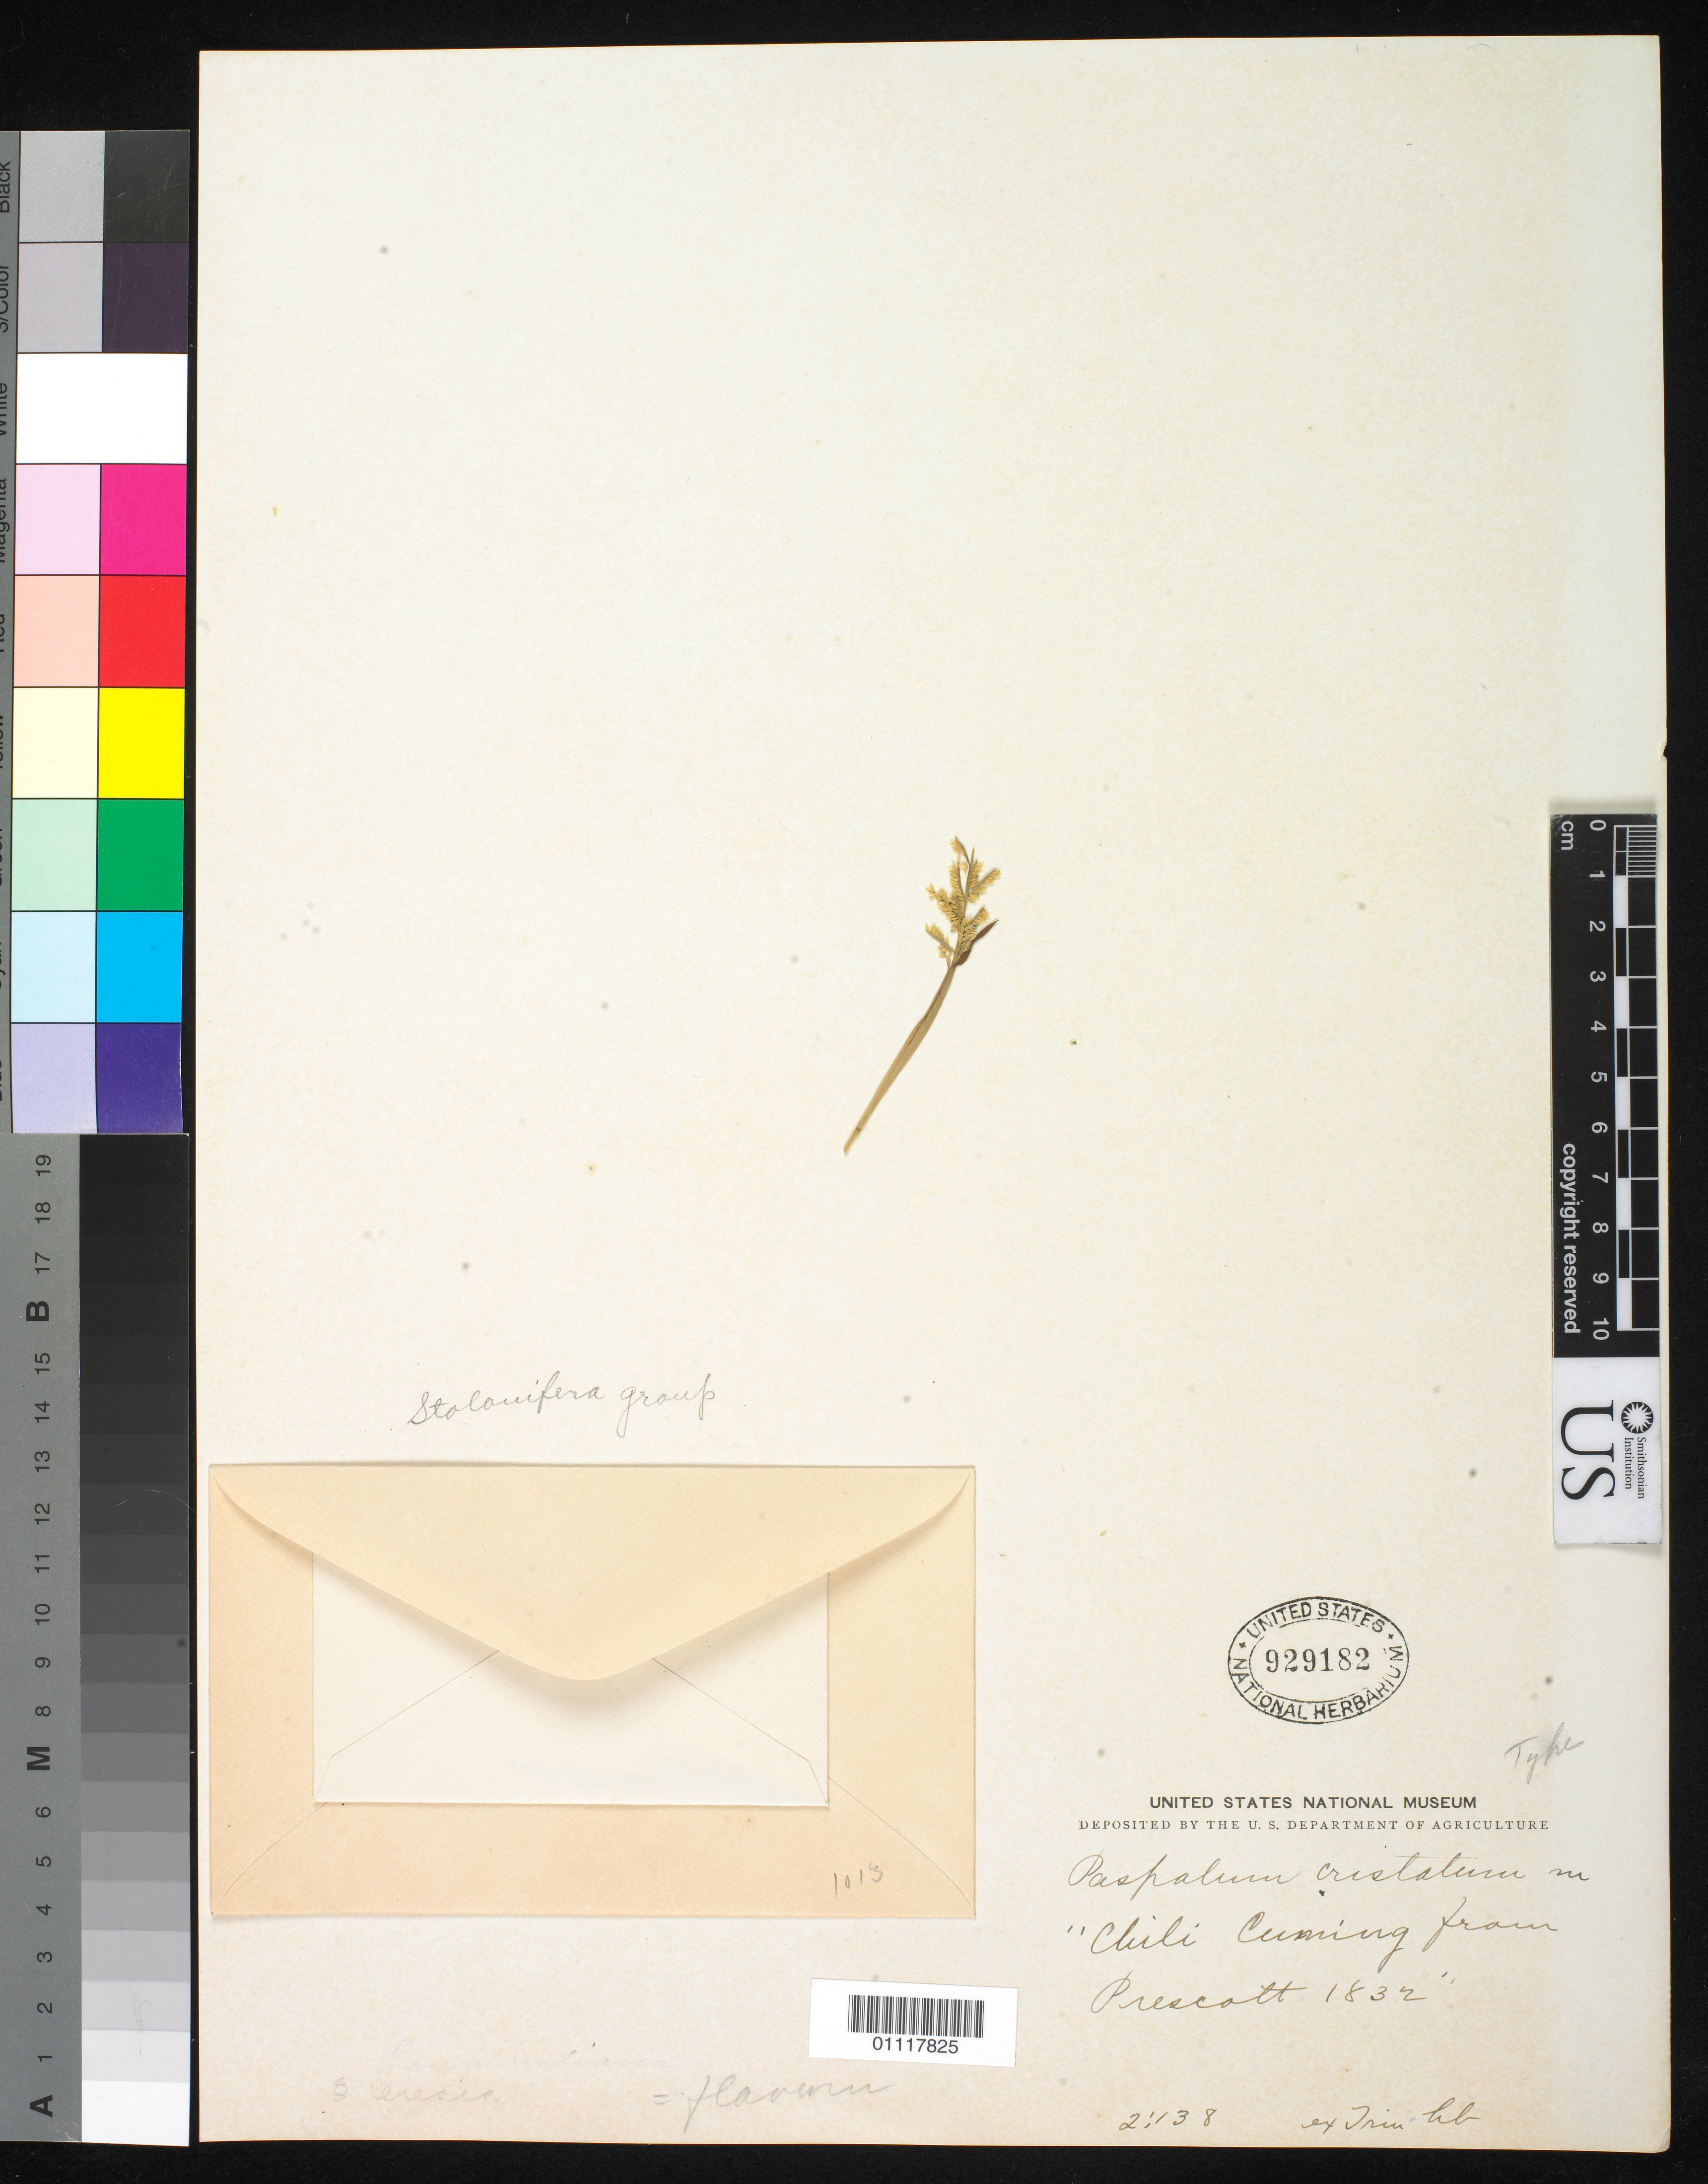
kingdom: Plantae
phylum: Tracheophyta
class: Liliopsida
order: Poales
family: Poaceae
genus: Paspalum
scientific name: Paspalum cristatum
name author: Trin.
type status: Type Collection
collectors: H. Cuming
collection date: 1832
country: Chile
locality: Chili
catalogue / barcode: US 929182